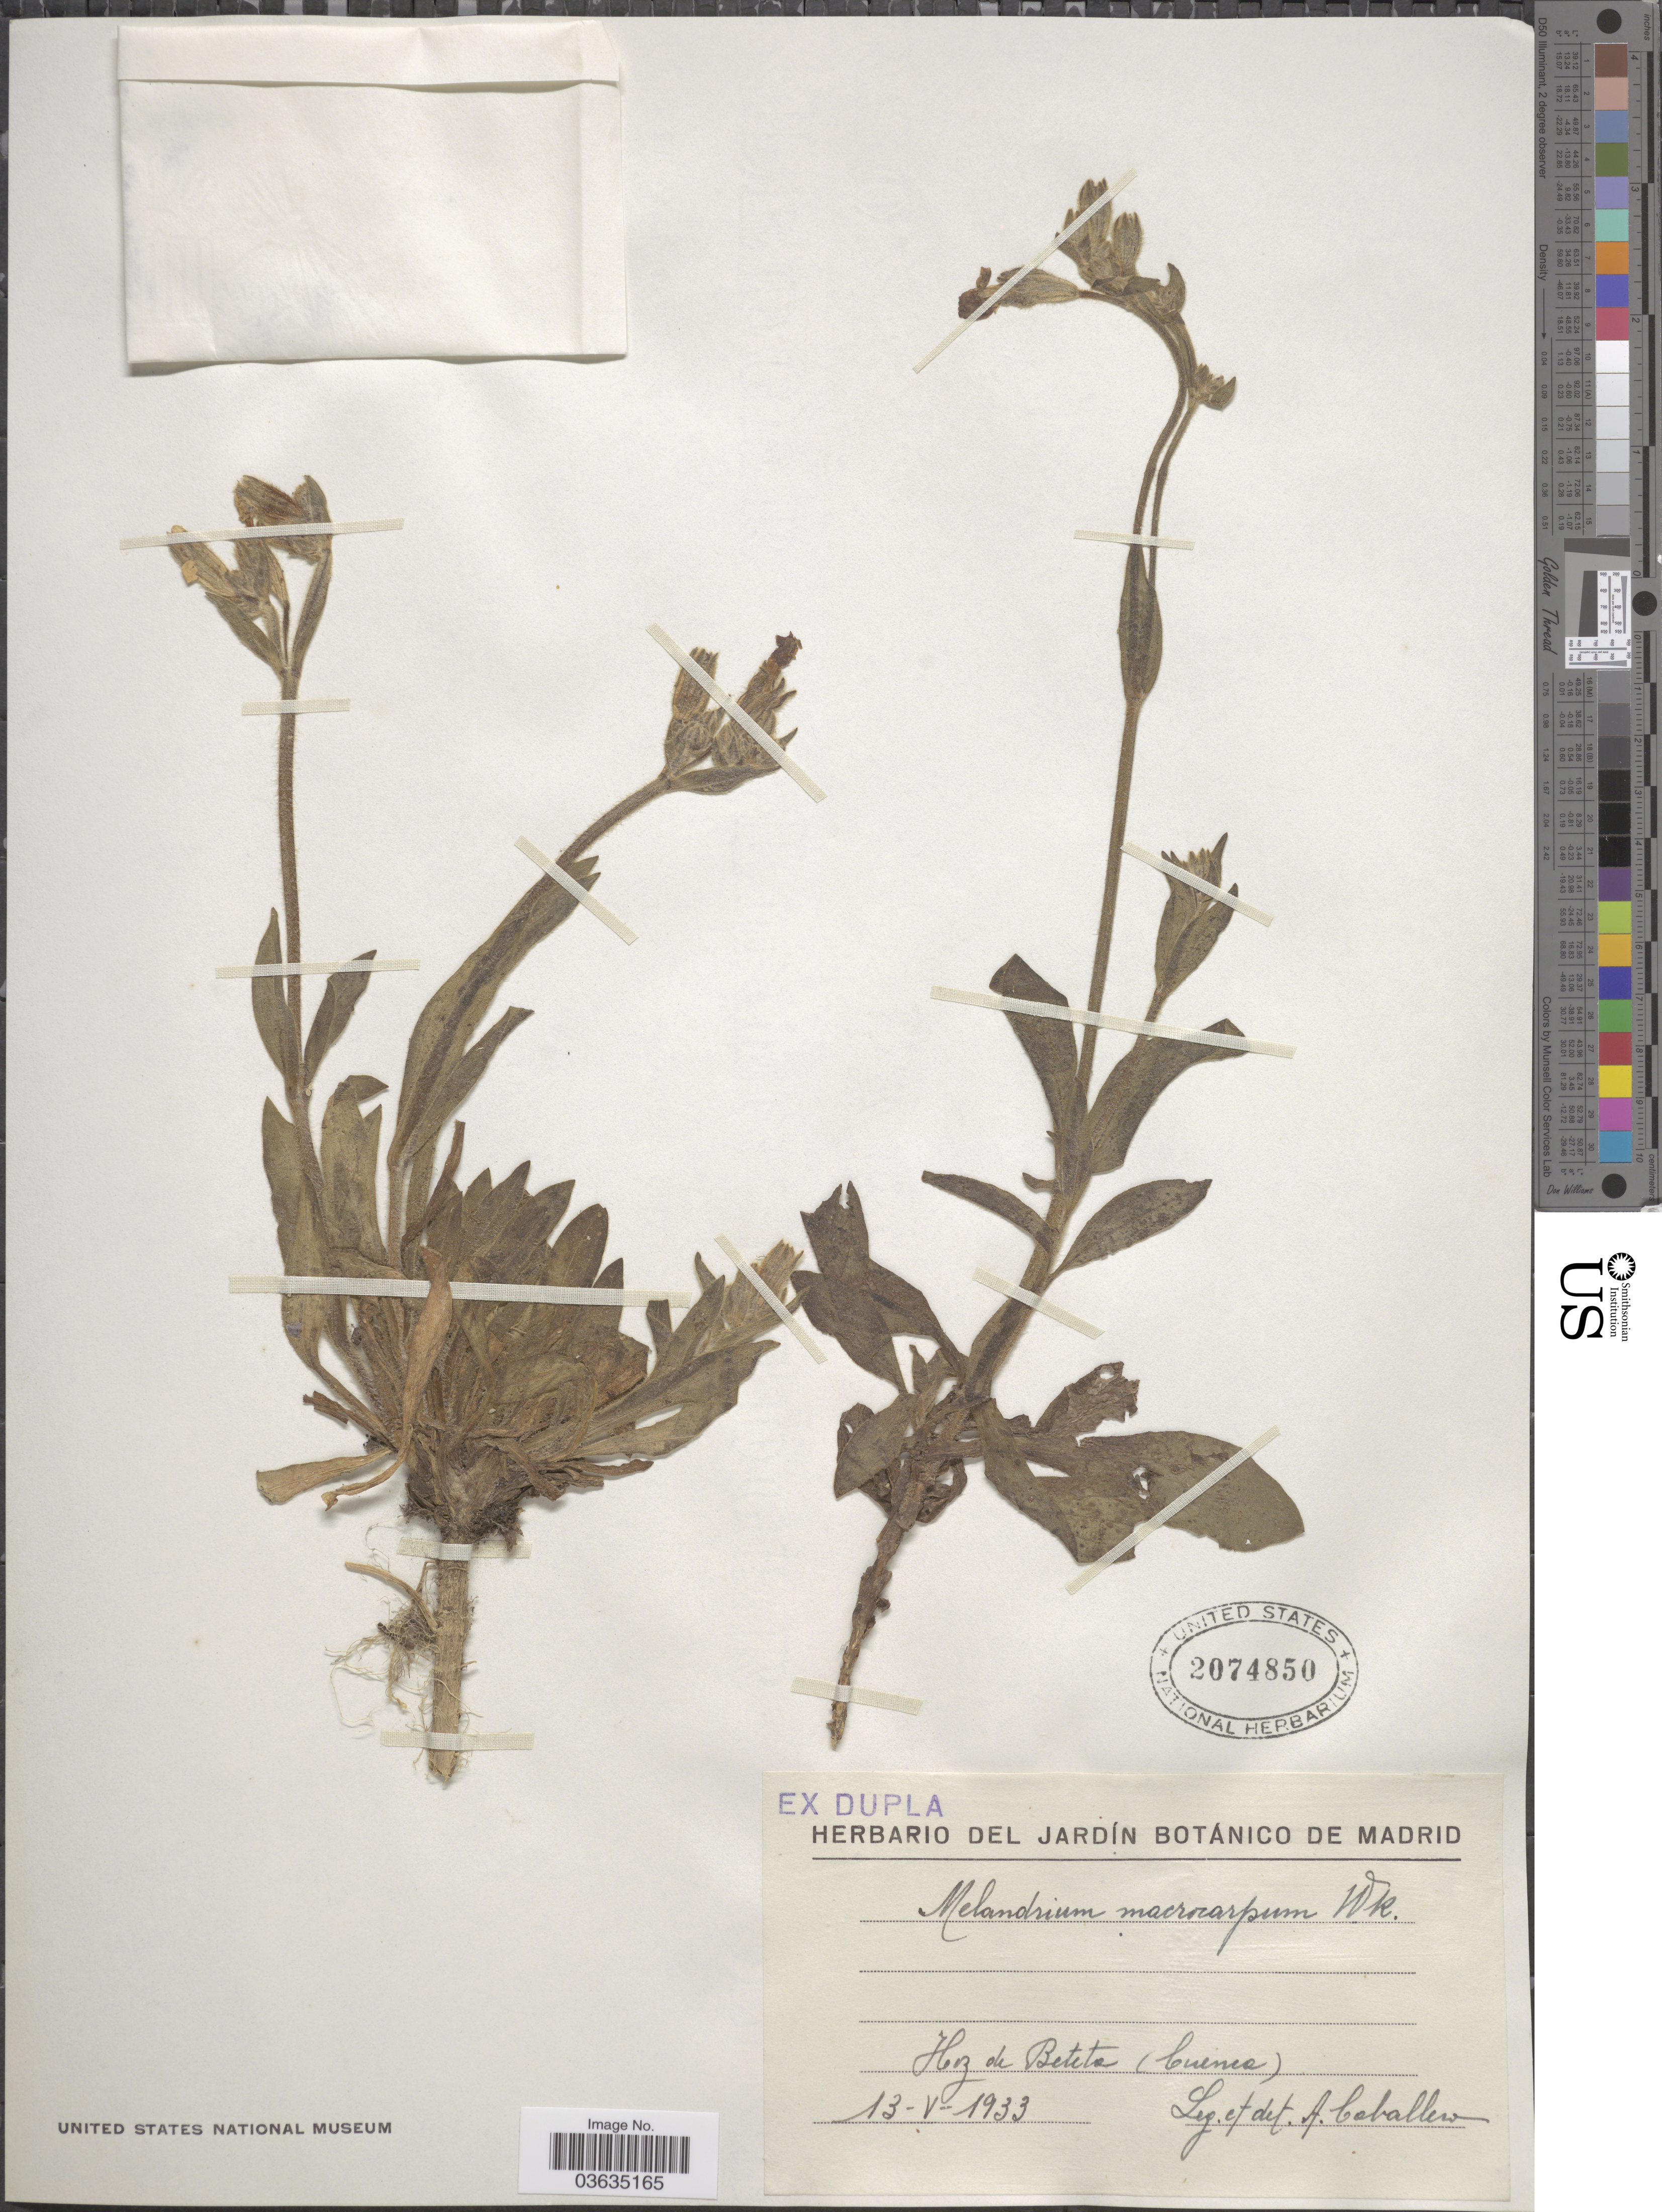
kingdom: Plantae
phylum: Tracheophyta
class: Magnoliopsida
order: Caryophyllales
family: Caryophyllaceae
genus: Silene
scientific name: Silene latifolia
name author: Poir.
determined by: Strong, Mark T., (BOT), Smithsonian Institution - National Museum of Natural History (UNITED STATES)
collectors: A. Caballero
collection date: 1933-05-13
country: Spain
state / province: Madrid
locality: Hoz de Beteta (Cuenca).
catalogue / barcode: US 2074850